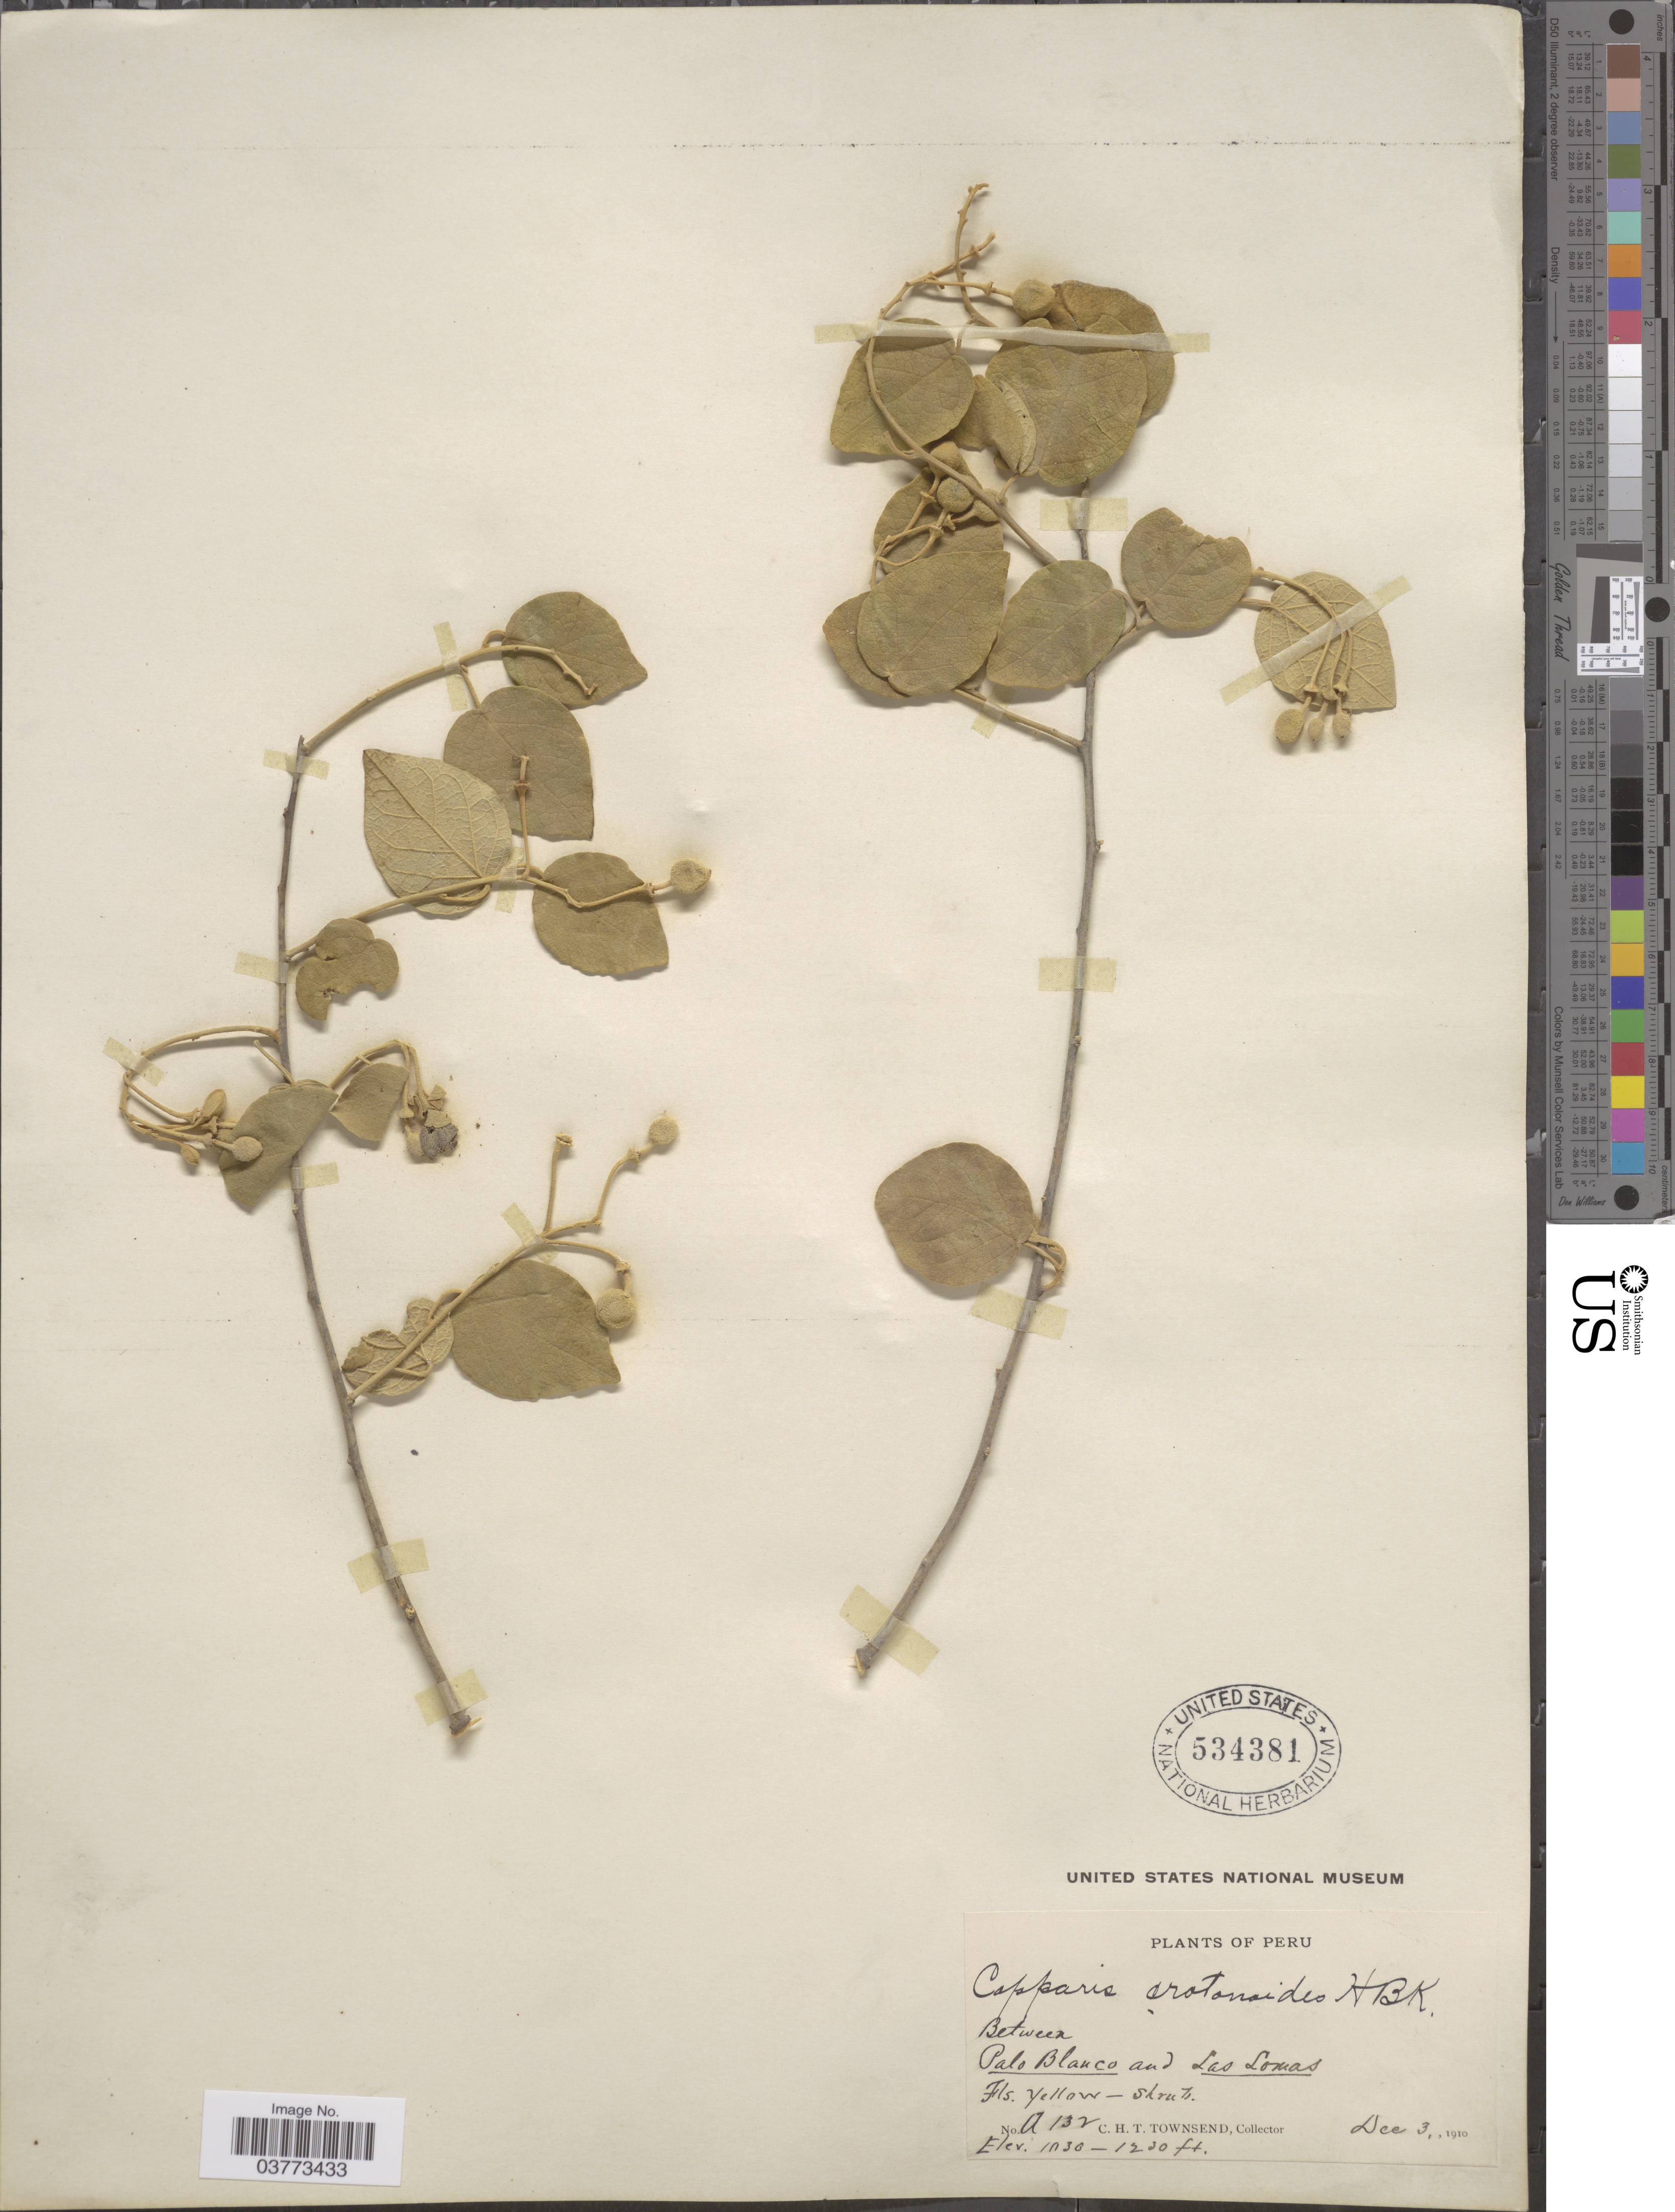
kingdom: Plantae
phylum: Tracheophyta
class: Magnoliopsida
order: Brassicales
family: Capparaceae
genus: Capparicordis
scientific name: Capparicordis crotonoides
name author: (Kunth) Iltis & Cornejo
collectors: C. H. T. Townsend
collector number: A132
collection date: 1910-12-03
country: Peru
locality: Between Palo Blanco and Las Lomas.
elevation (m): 314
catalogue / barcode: US 534381